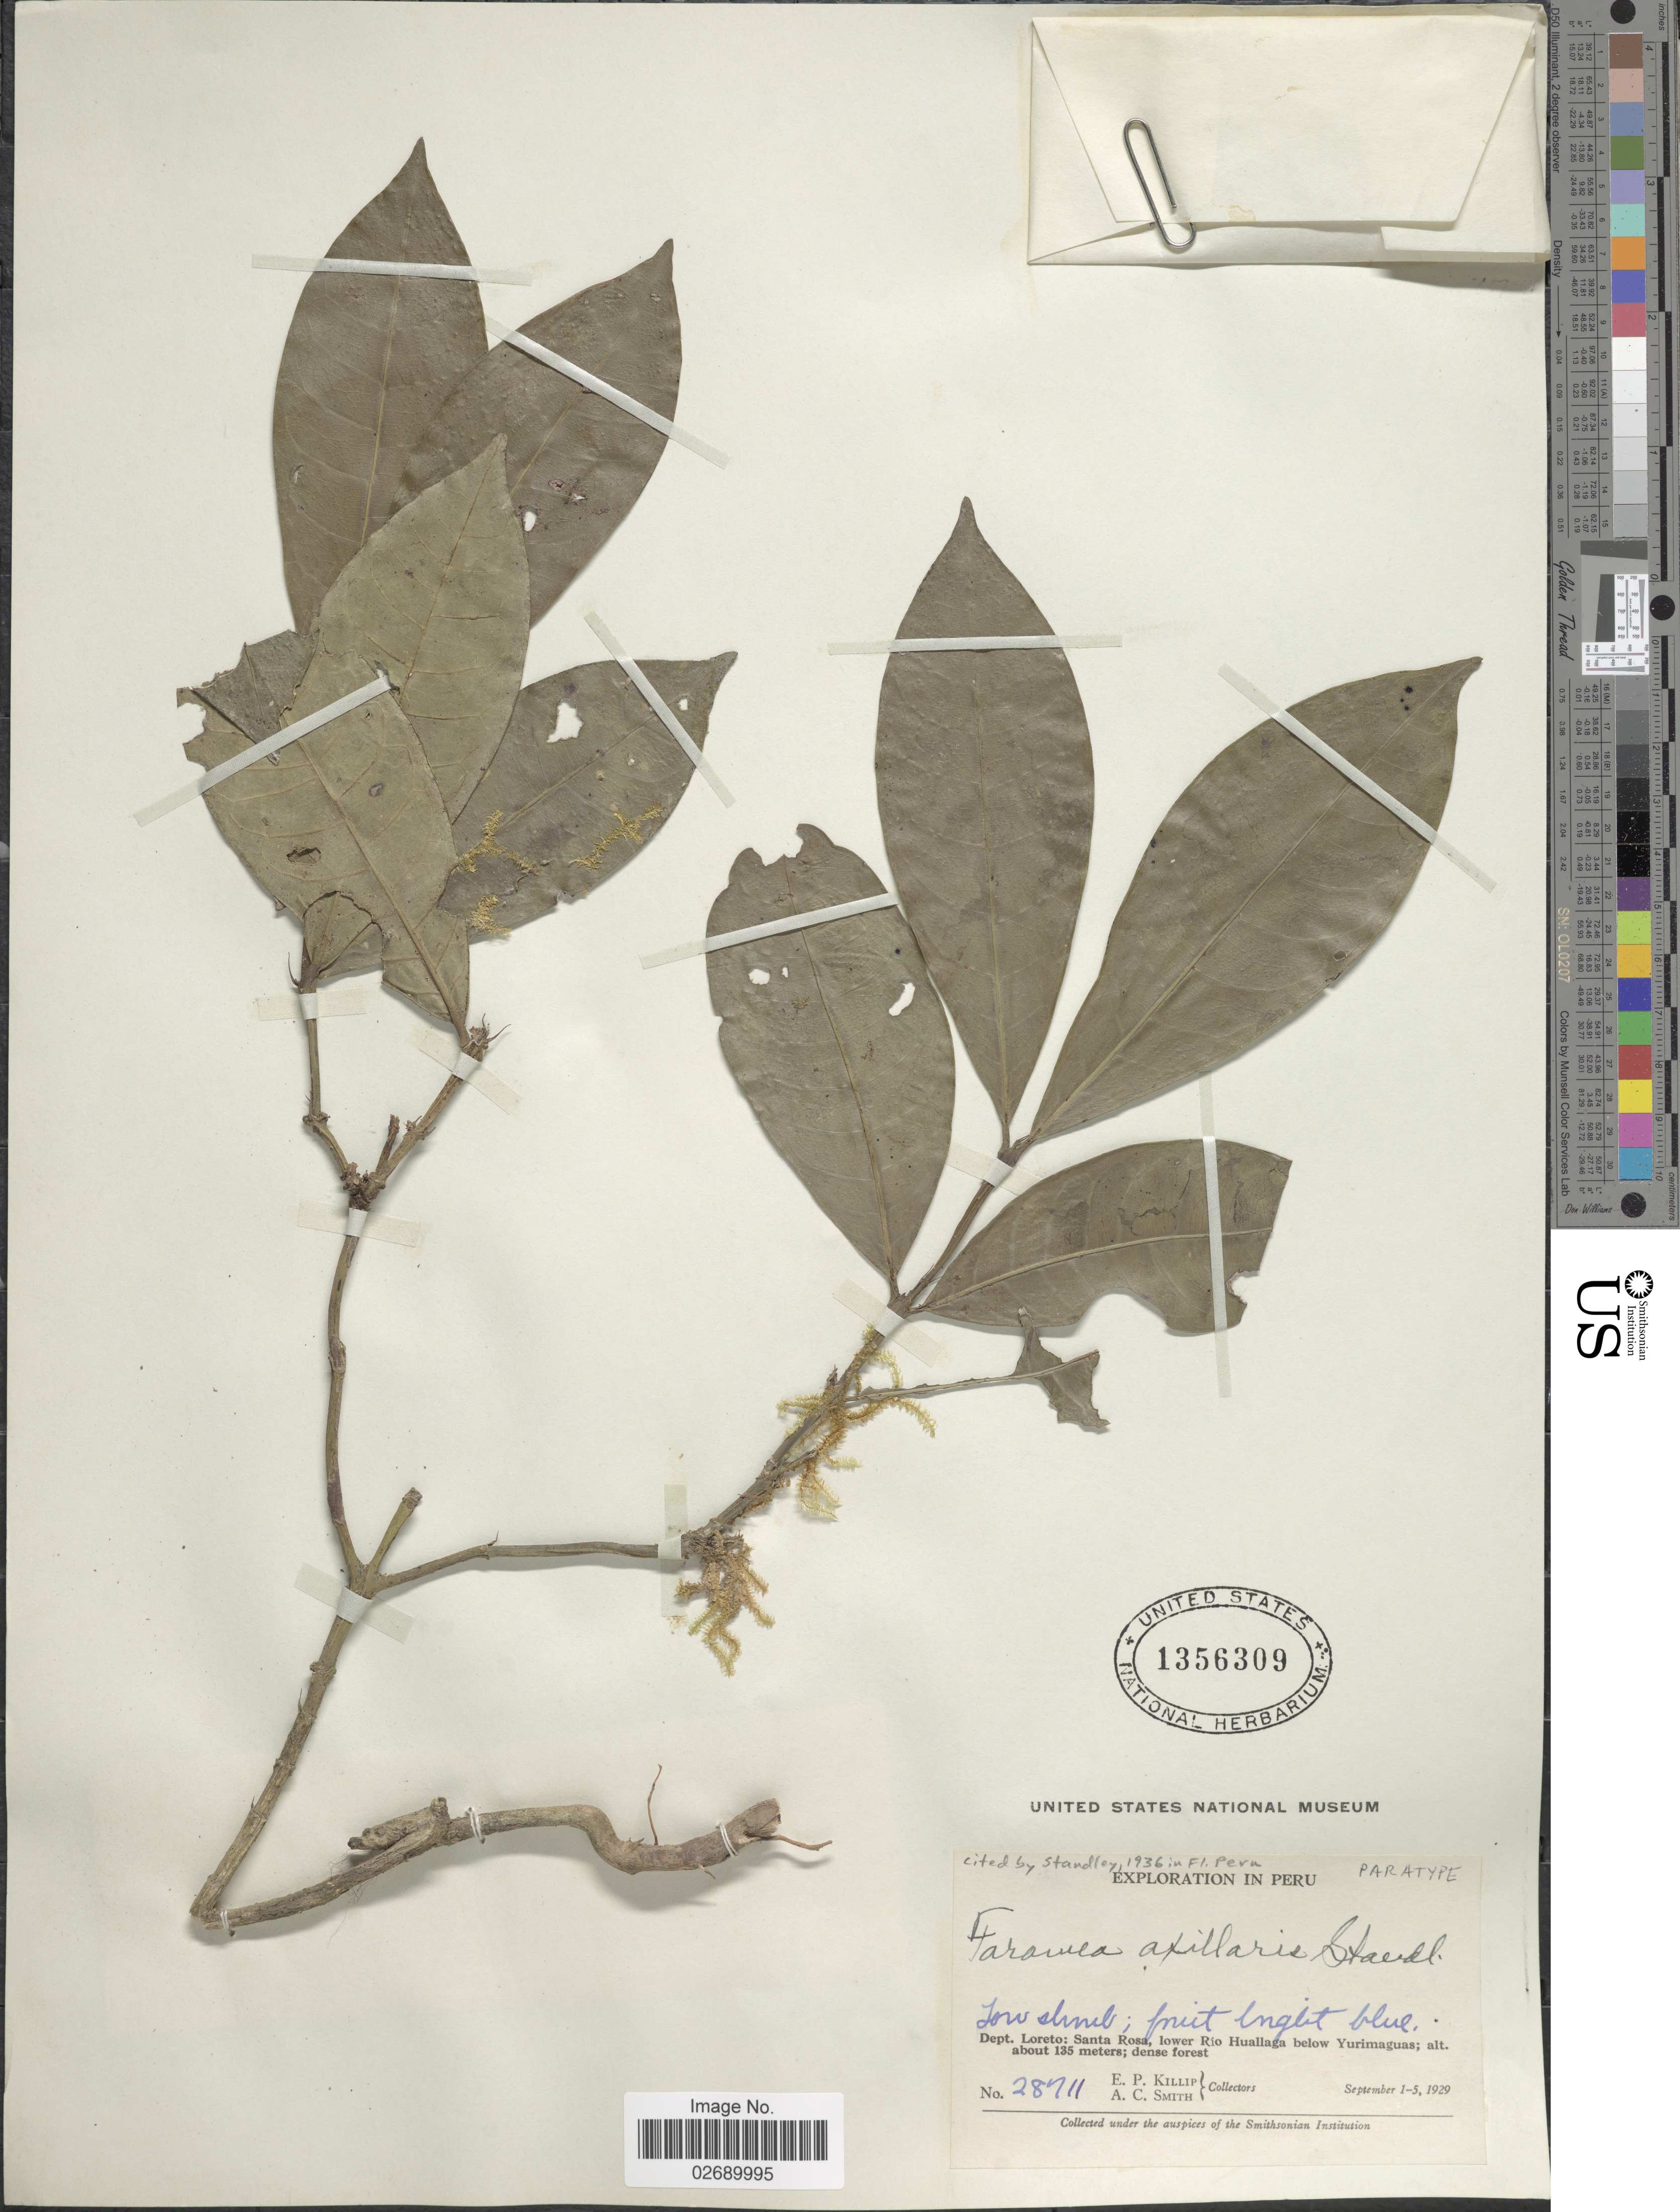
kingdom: Plantae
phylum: Tracheophyta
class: Magnoliopsida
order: Gentianales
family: Rubiaceae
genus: Faramea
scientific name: Faramea axillaris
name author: Standl.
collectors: E. P. Killip & A. C. Smith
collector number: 28711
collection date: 1929-09-01/1929-09-05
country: Peru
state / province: Loreto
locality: Santa Rosa, lower Rio Huallaga below Yurimaguas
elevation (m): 135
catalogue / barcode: US 1356309